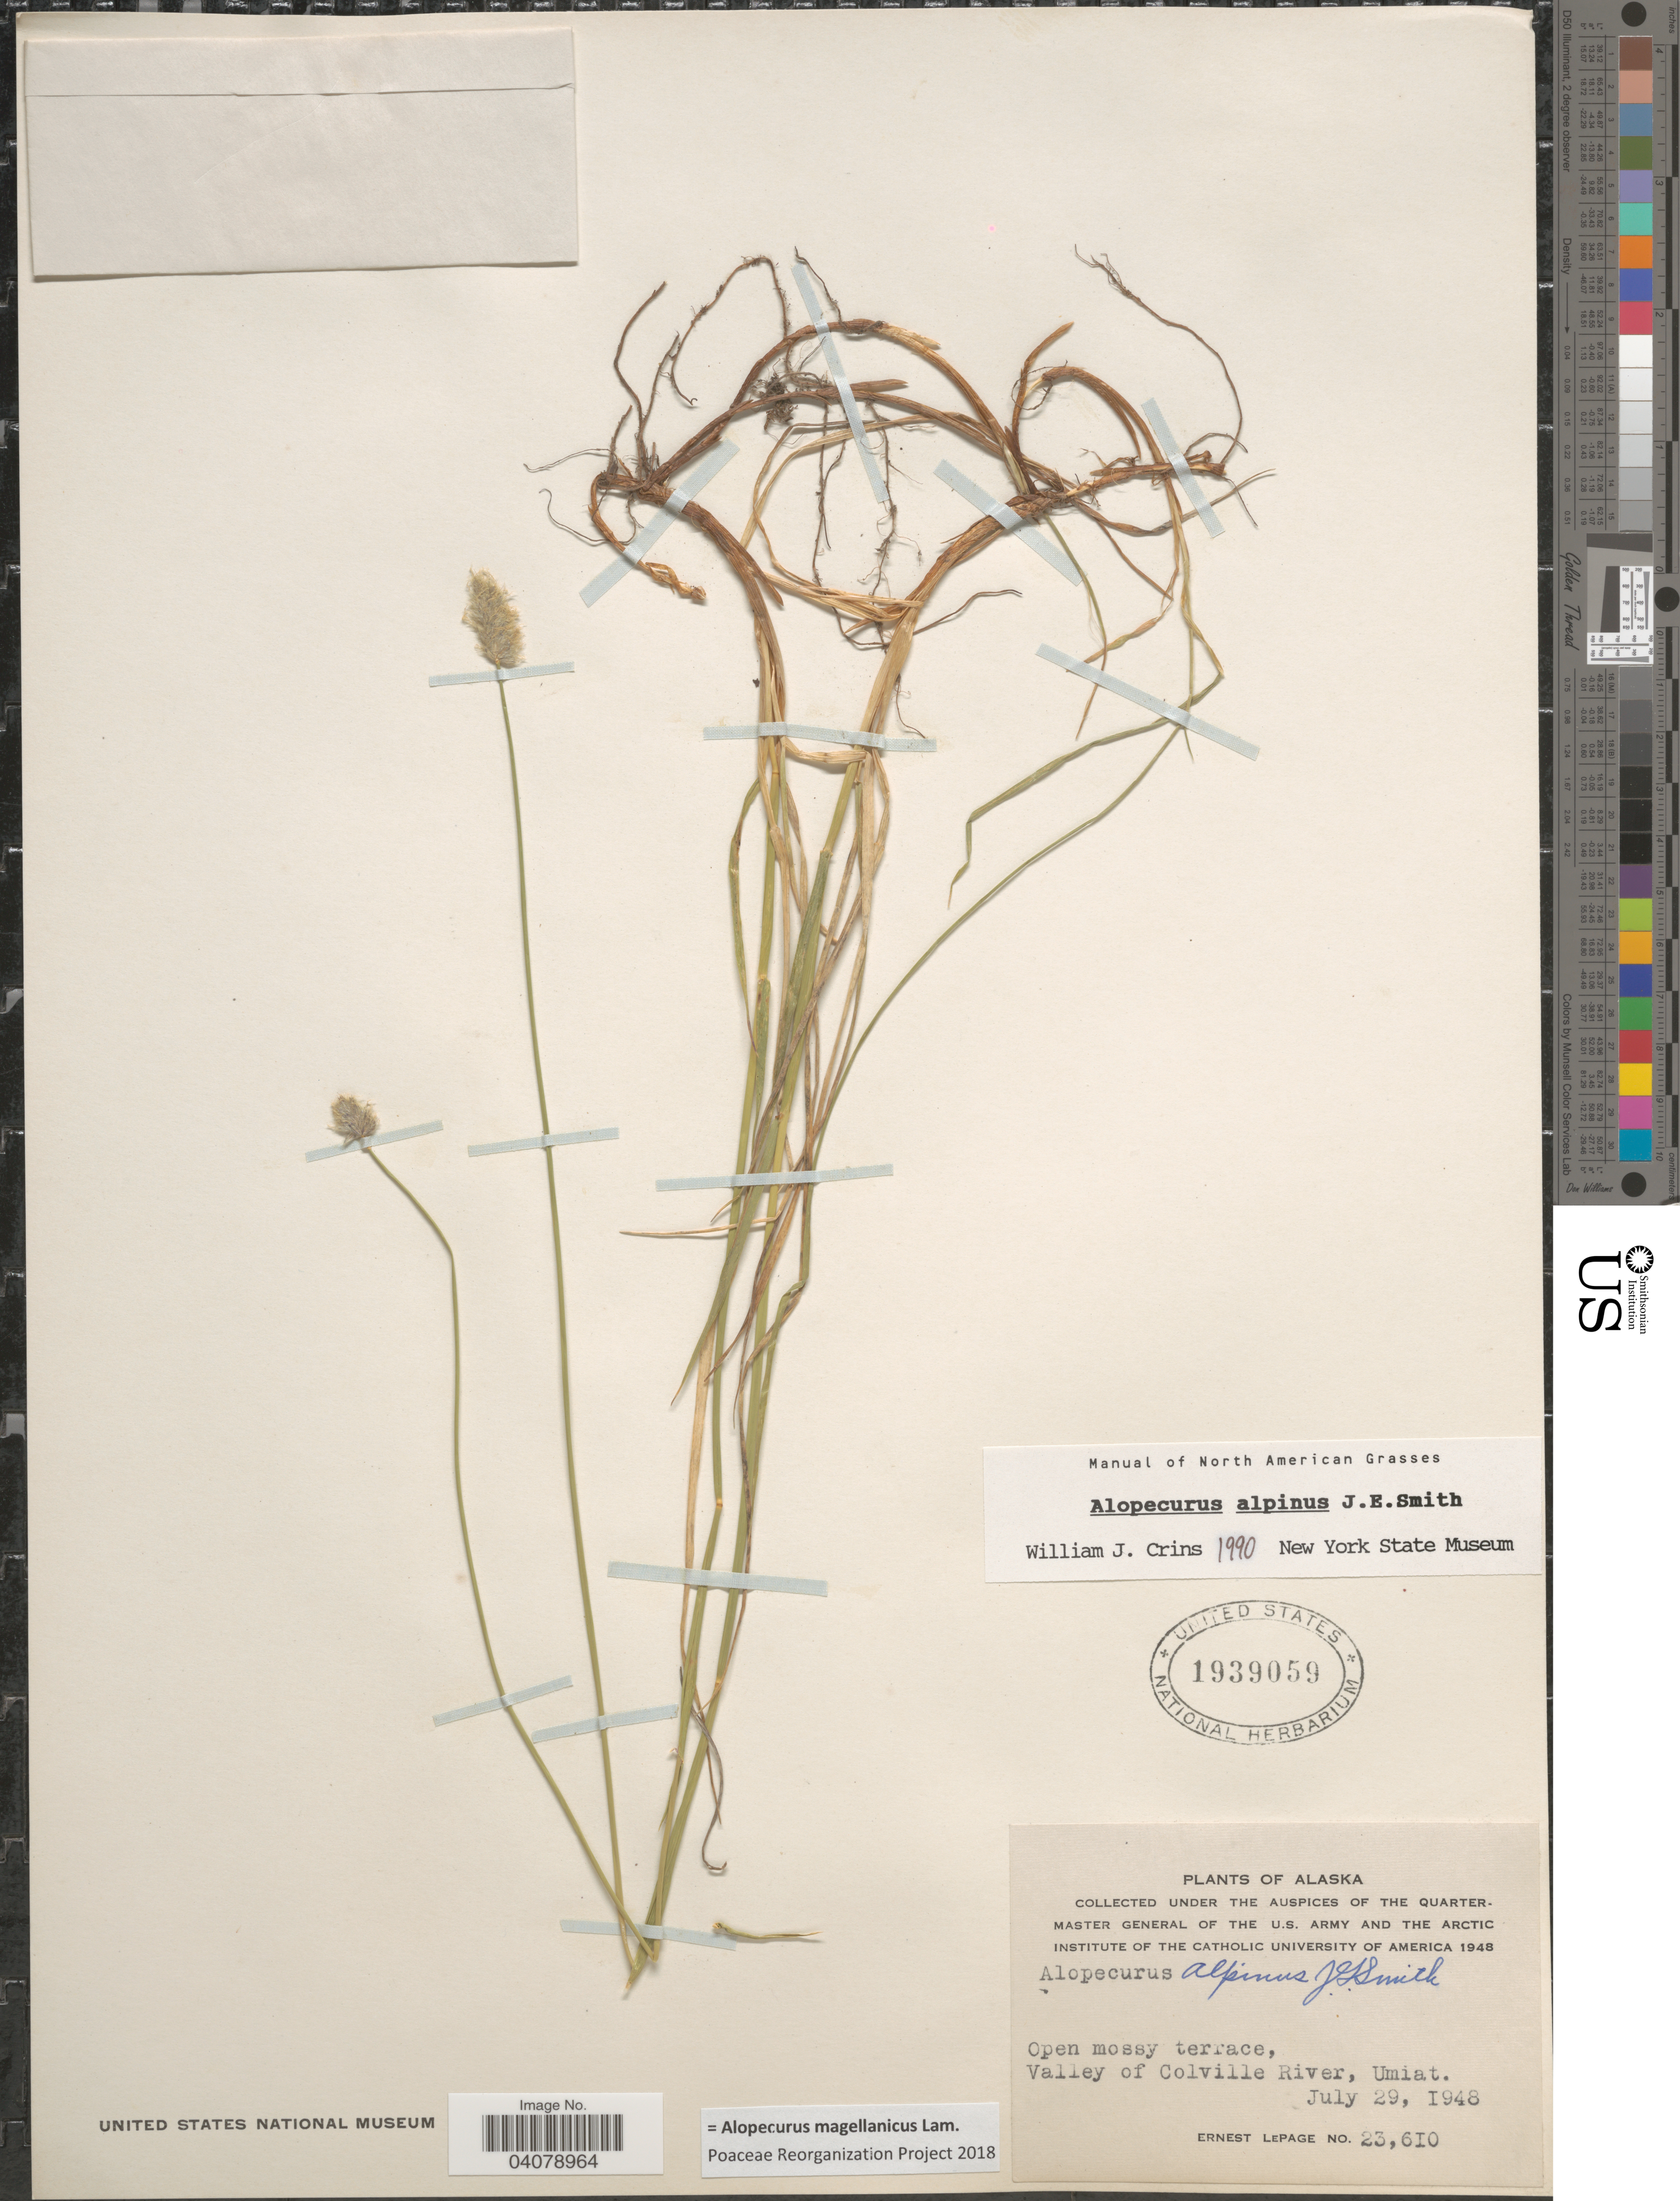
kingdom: Plantae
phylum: Tracheophyta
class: Liliopsida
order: Poales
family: Poaceae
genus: Alopecurus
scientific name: Alopecurus magellanicus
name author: Lam.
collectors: E. Lepage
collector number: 23610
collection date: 1948-07-29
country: United States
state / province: Alaska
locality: Valley of Colville River, Umiat.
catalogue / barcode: US 1939059